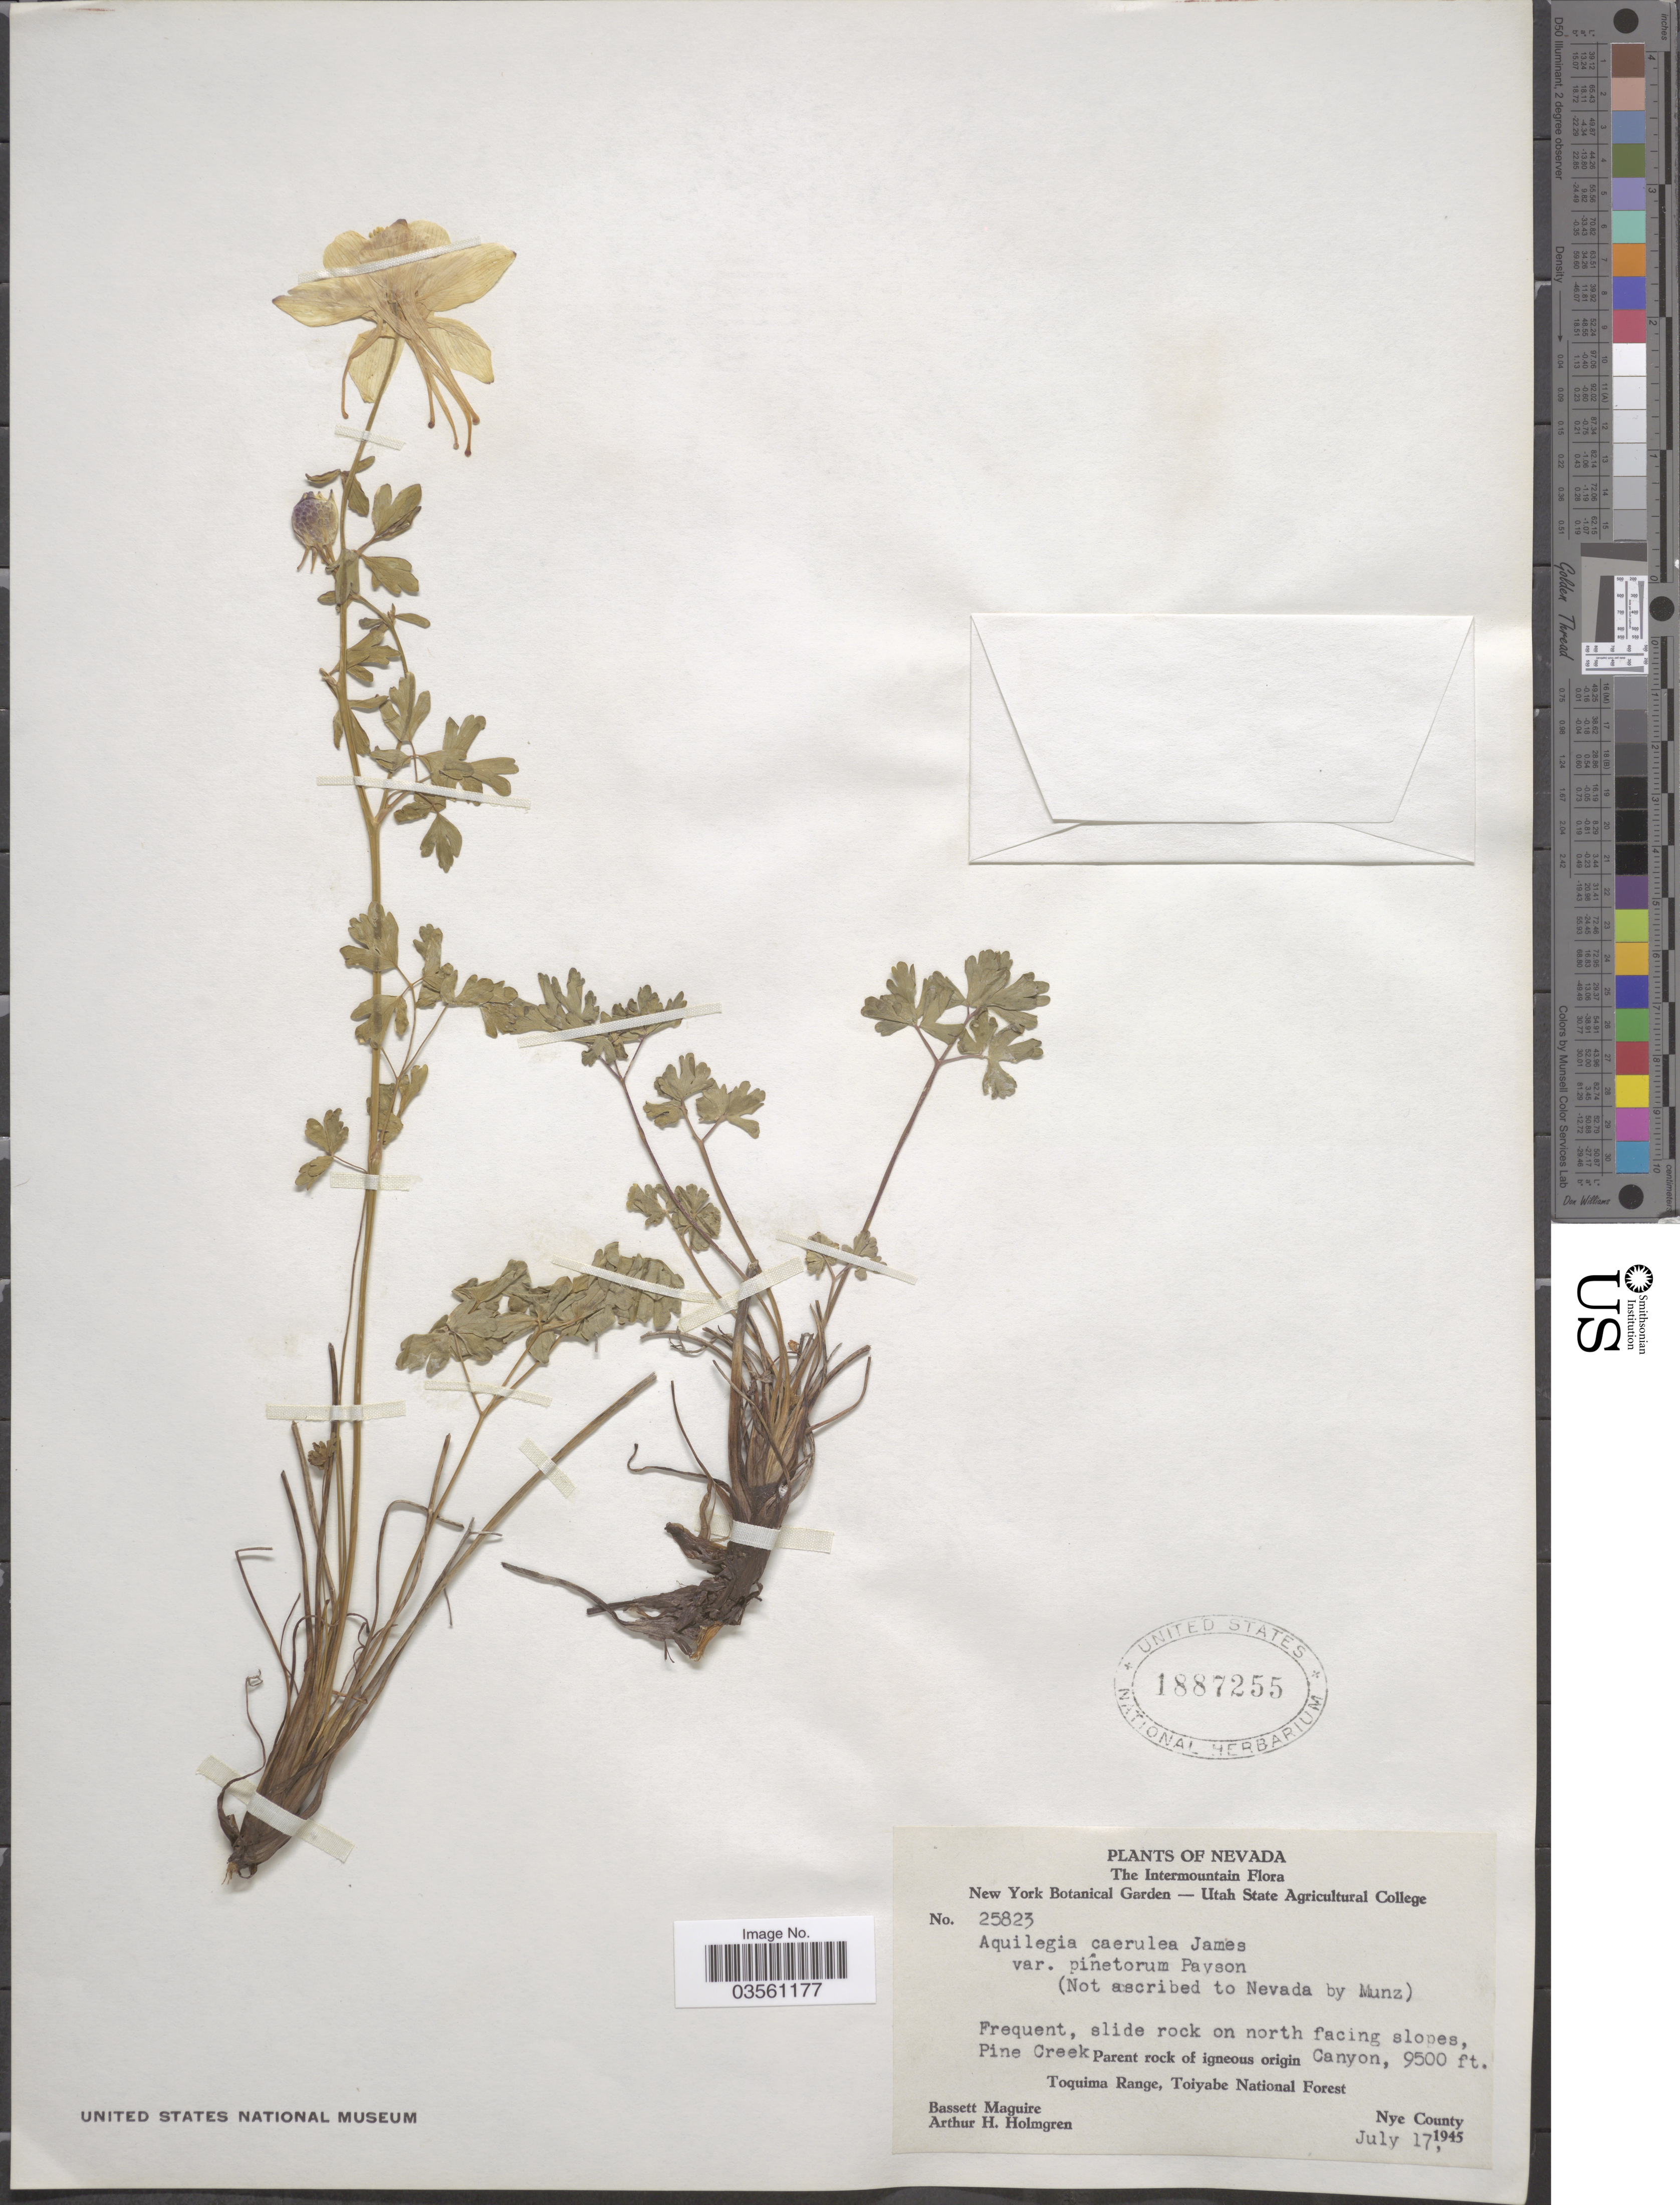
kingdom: Plantae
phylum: Tracheophyta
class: Magnoliopsida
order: Ranunculales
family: Ranunculaceae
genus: Aquilegia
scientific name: Aquilegia coerulea var. pinetorum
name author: E. James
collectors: B. Maguire & A. H. Holmgren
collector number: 25823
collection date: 1945-07-17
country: United States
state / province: Nevada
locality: The Intermountain. Pine Creek. Parent rock of igneous origin. Canyon. Toquima Range, Toiyabe National Forest.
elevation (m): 2896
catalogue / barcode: US 1887255